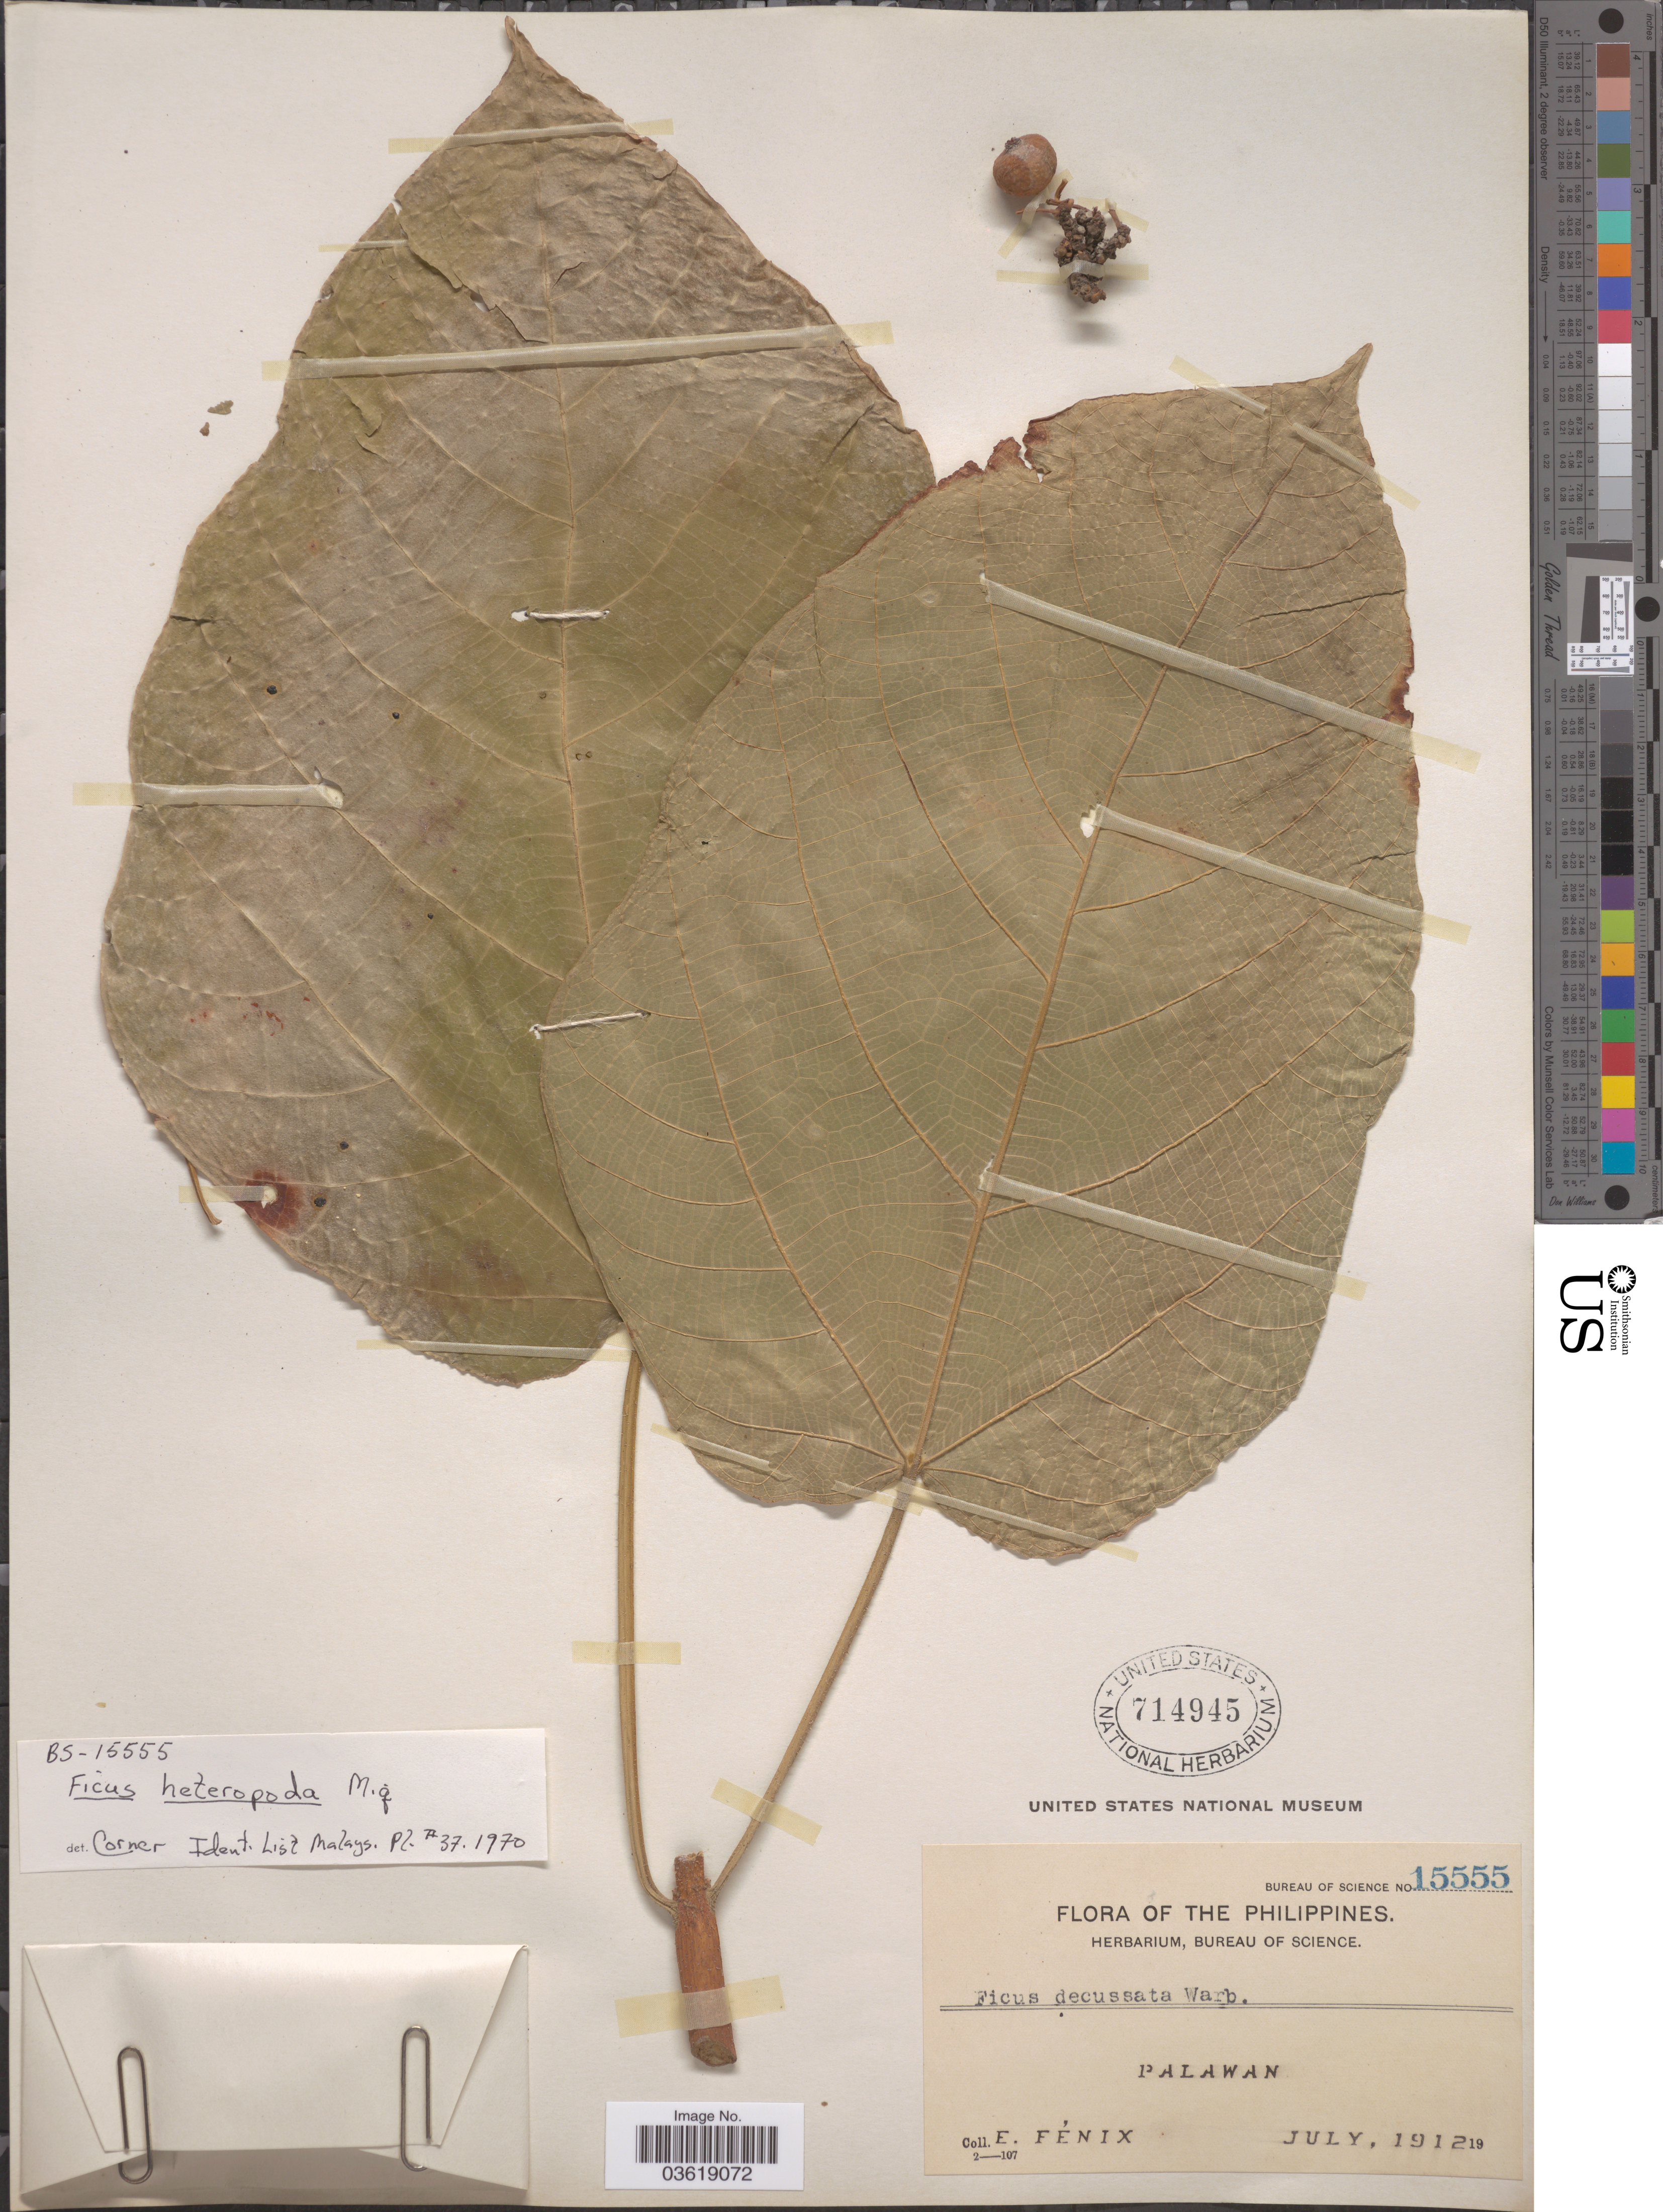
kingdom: Plantae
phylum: Tracheophyta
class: Magnoliopsida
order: Rosales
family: Moraceae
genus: Ficus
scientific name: Ficus heteropoda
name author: Miq.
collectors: E. Fénix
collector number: Bureau of Science 15555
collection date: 1912-07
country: Philippines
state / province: Mimaropa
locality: Palawan.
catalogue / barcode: US 714945